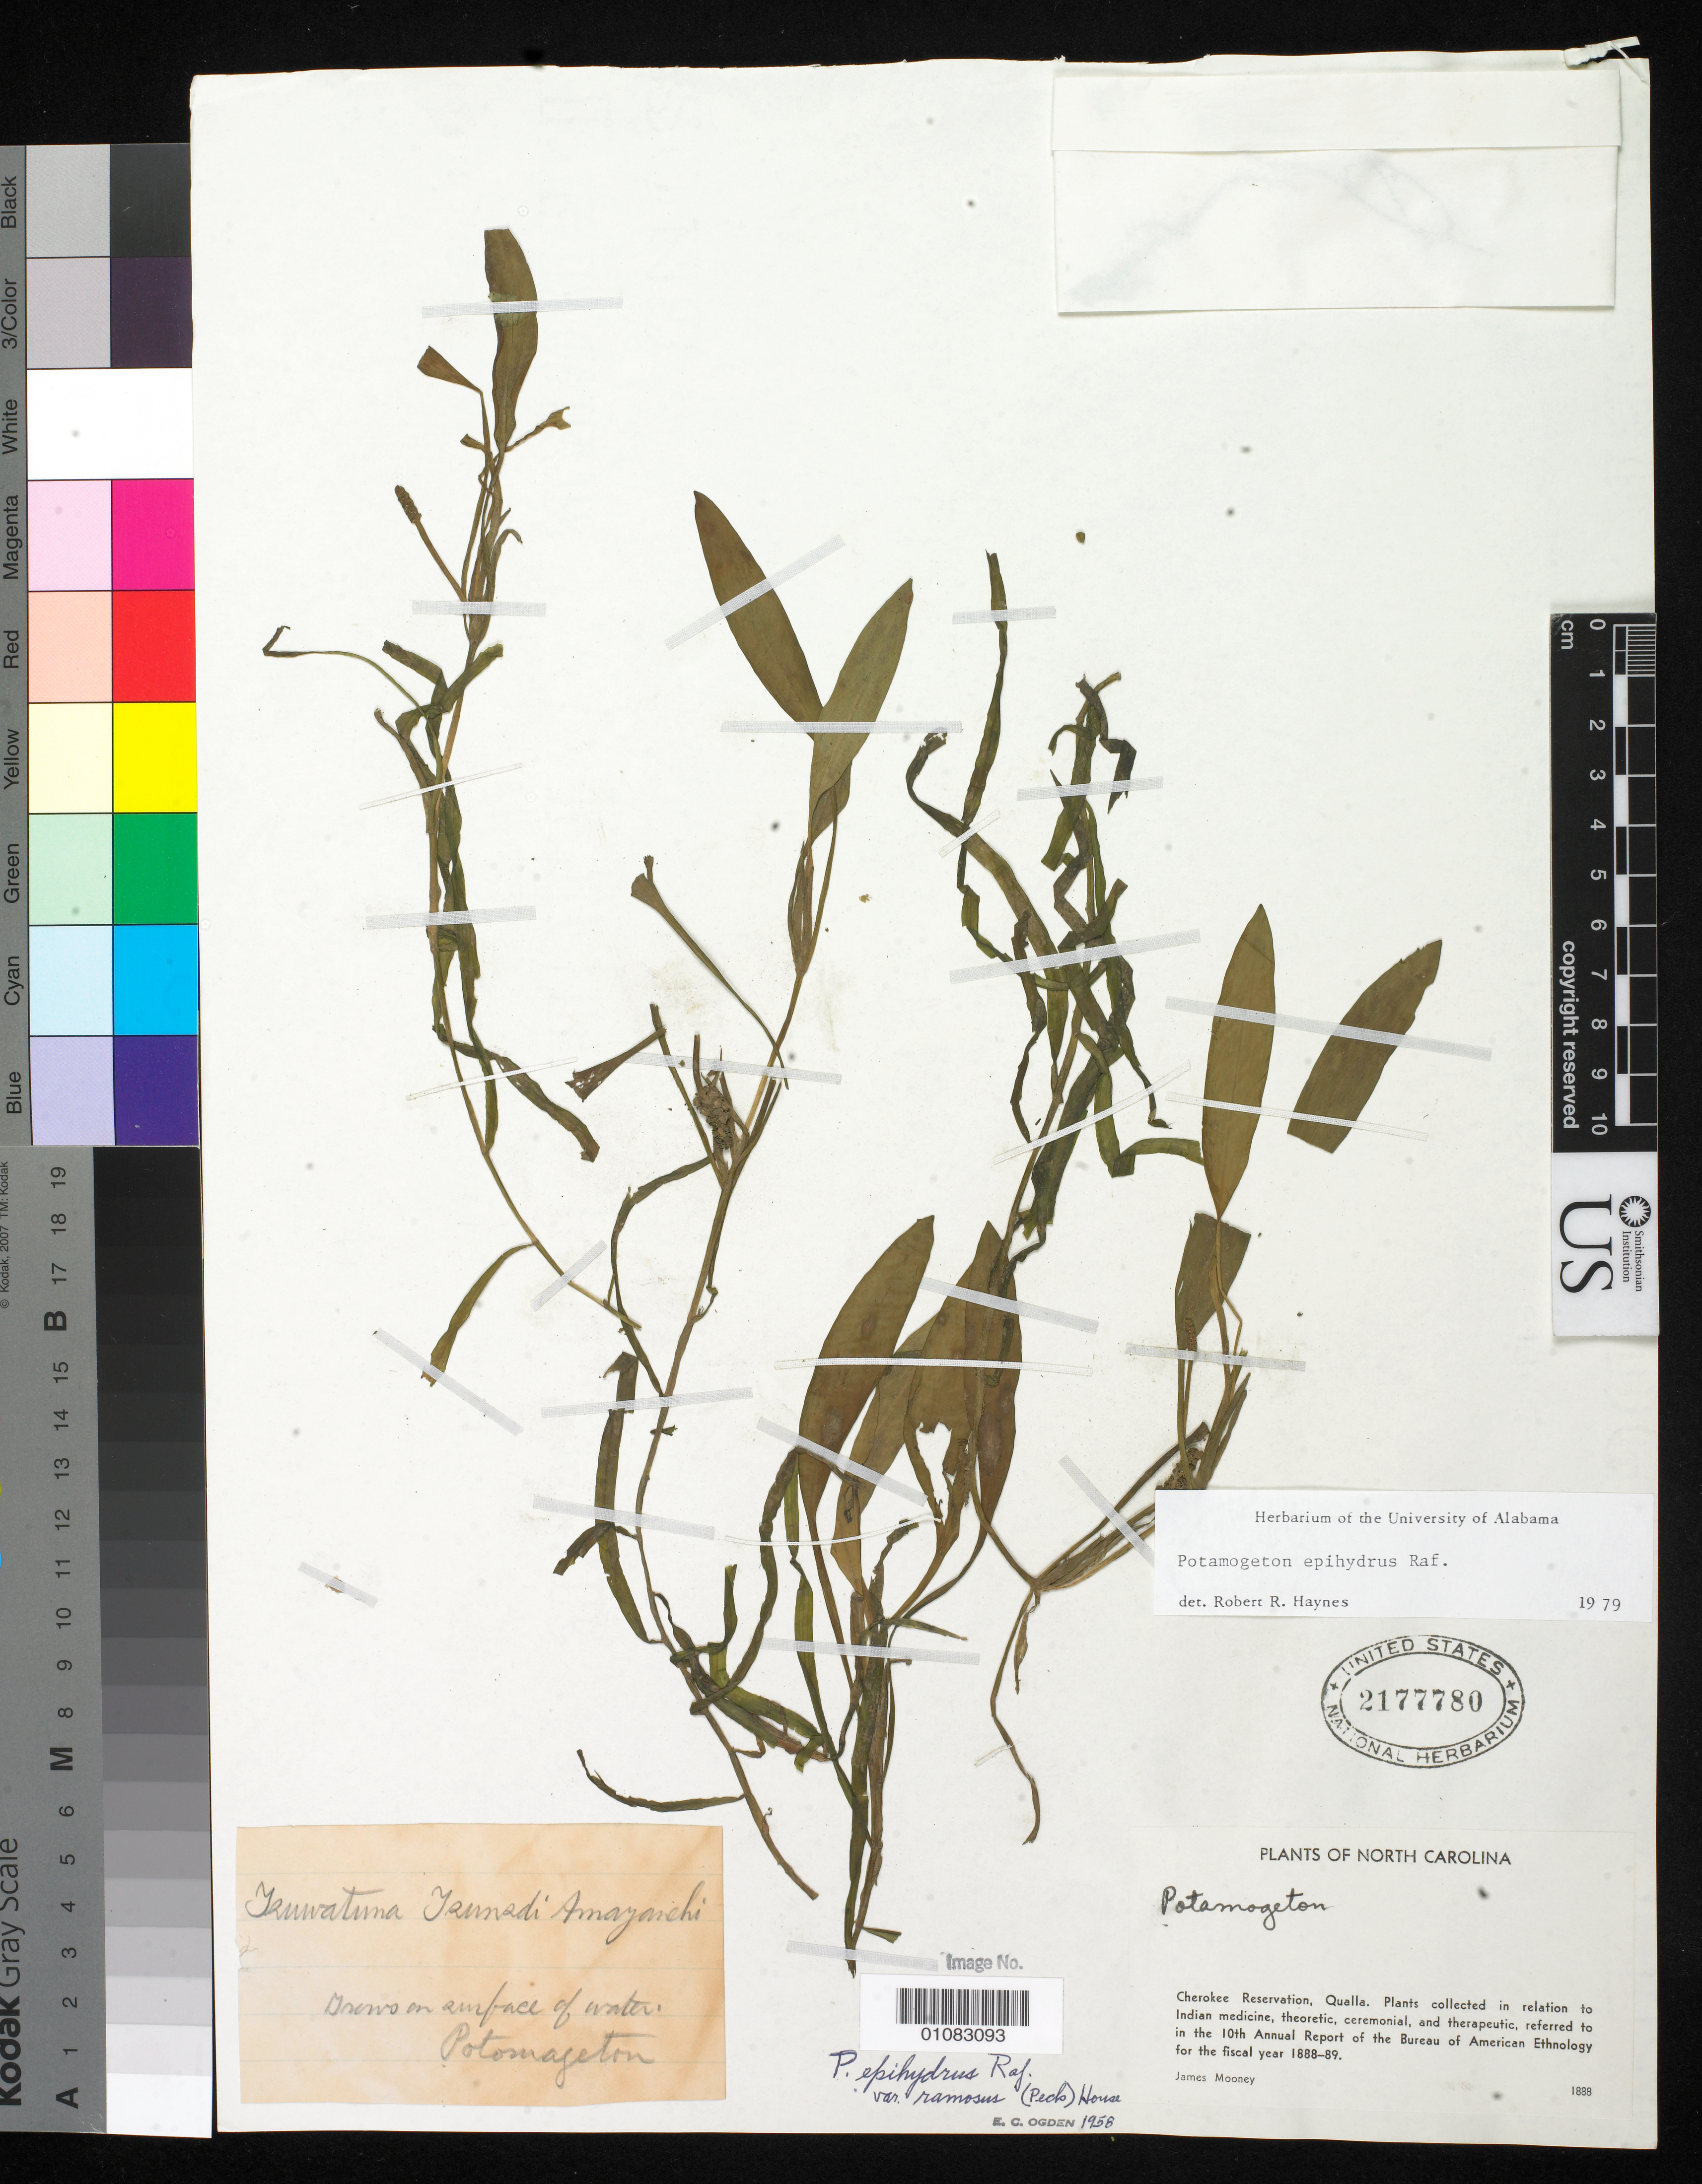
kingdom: Plantae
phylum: Tracheophyta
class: Liliopsida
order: Alismatales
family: Potamogetonaceae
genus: Potamogeton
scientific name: Potamogeton epihydrus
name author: Raf.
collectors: J. Mooney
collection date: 1888/1889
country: United States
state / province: North Carolina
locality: Qualla, Cherokee Reservation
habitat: Grows on surface of water.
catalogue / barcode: US 2177780